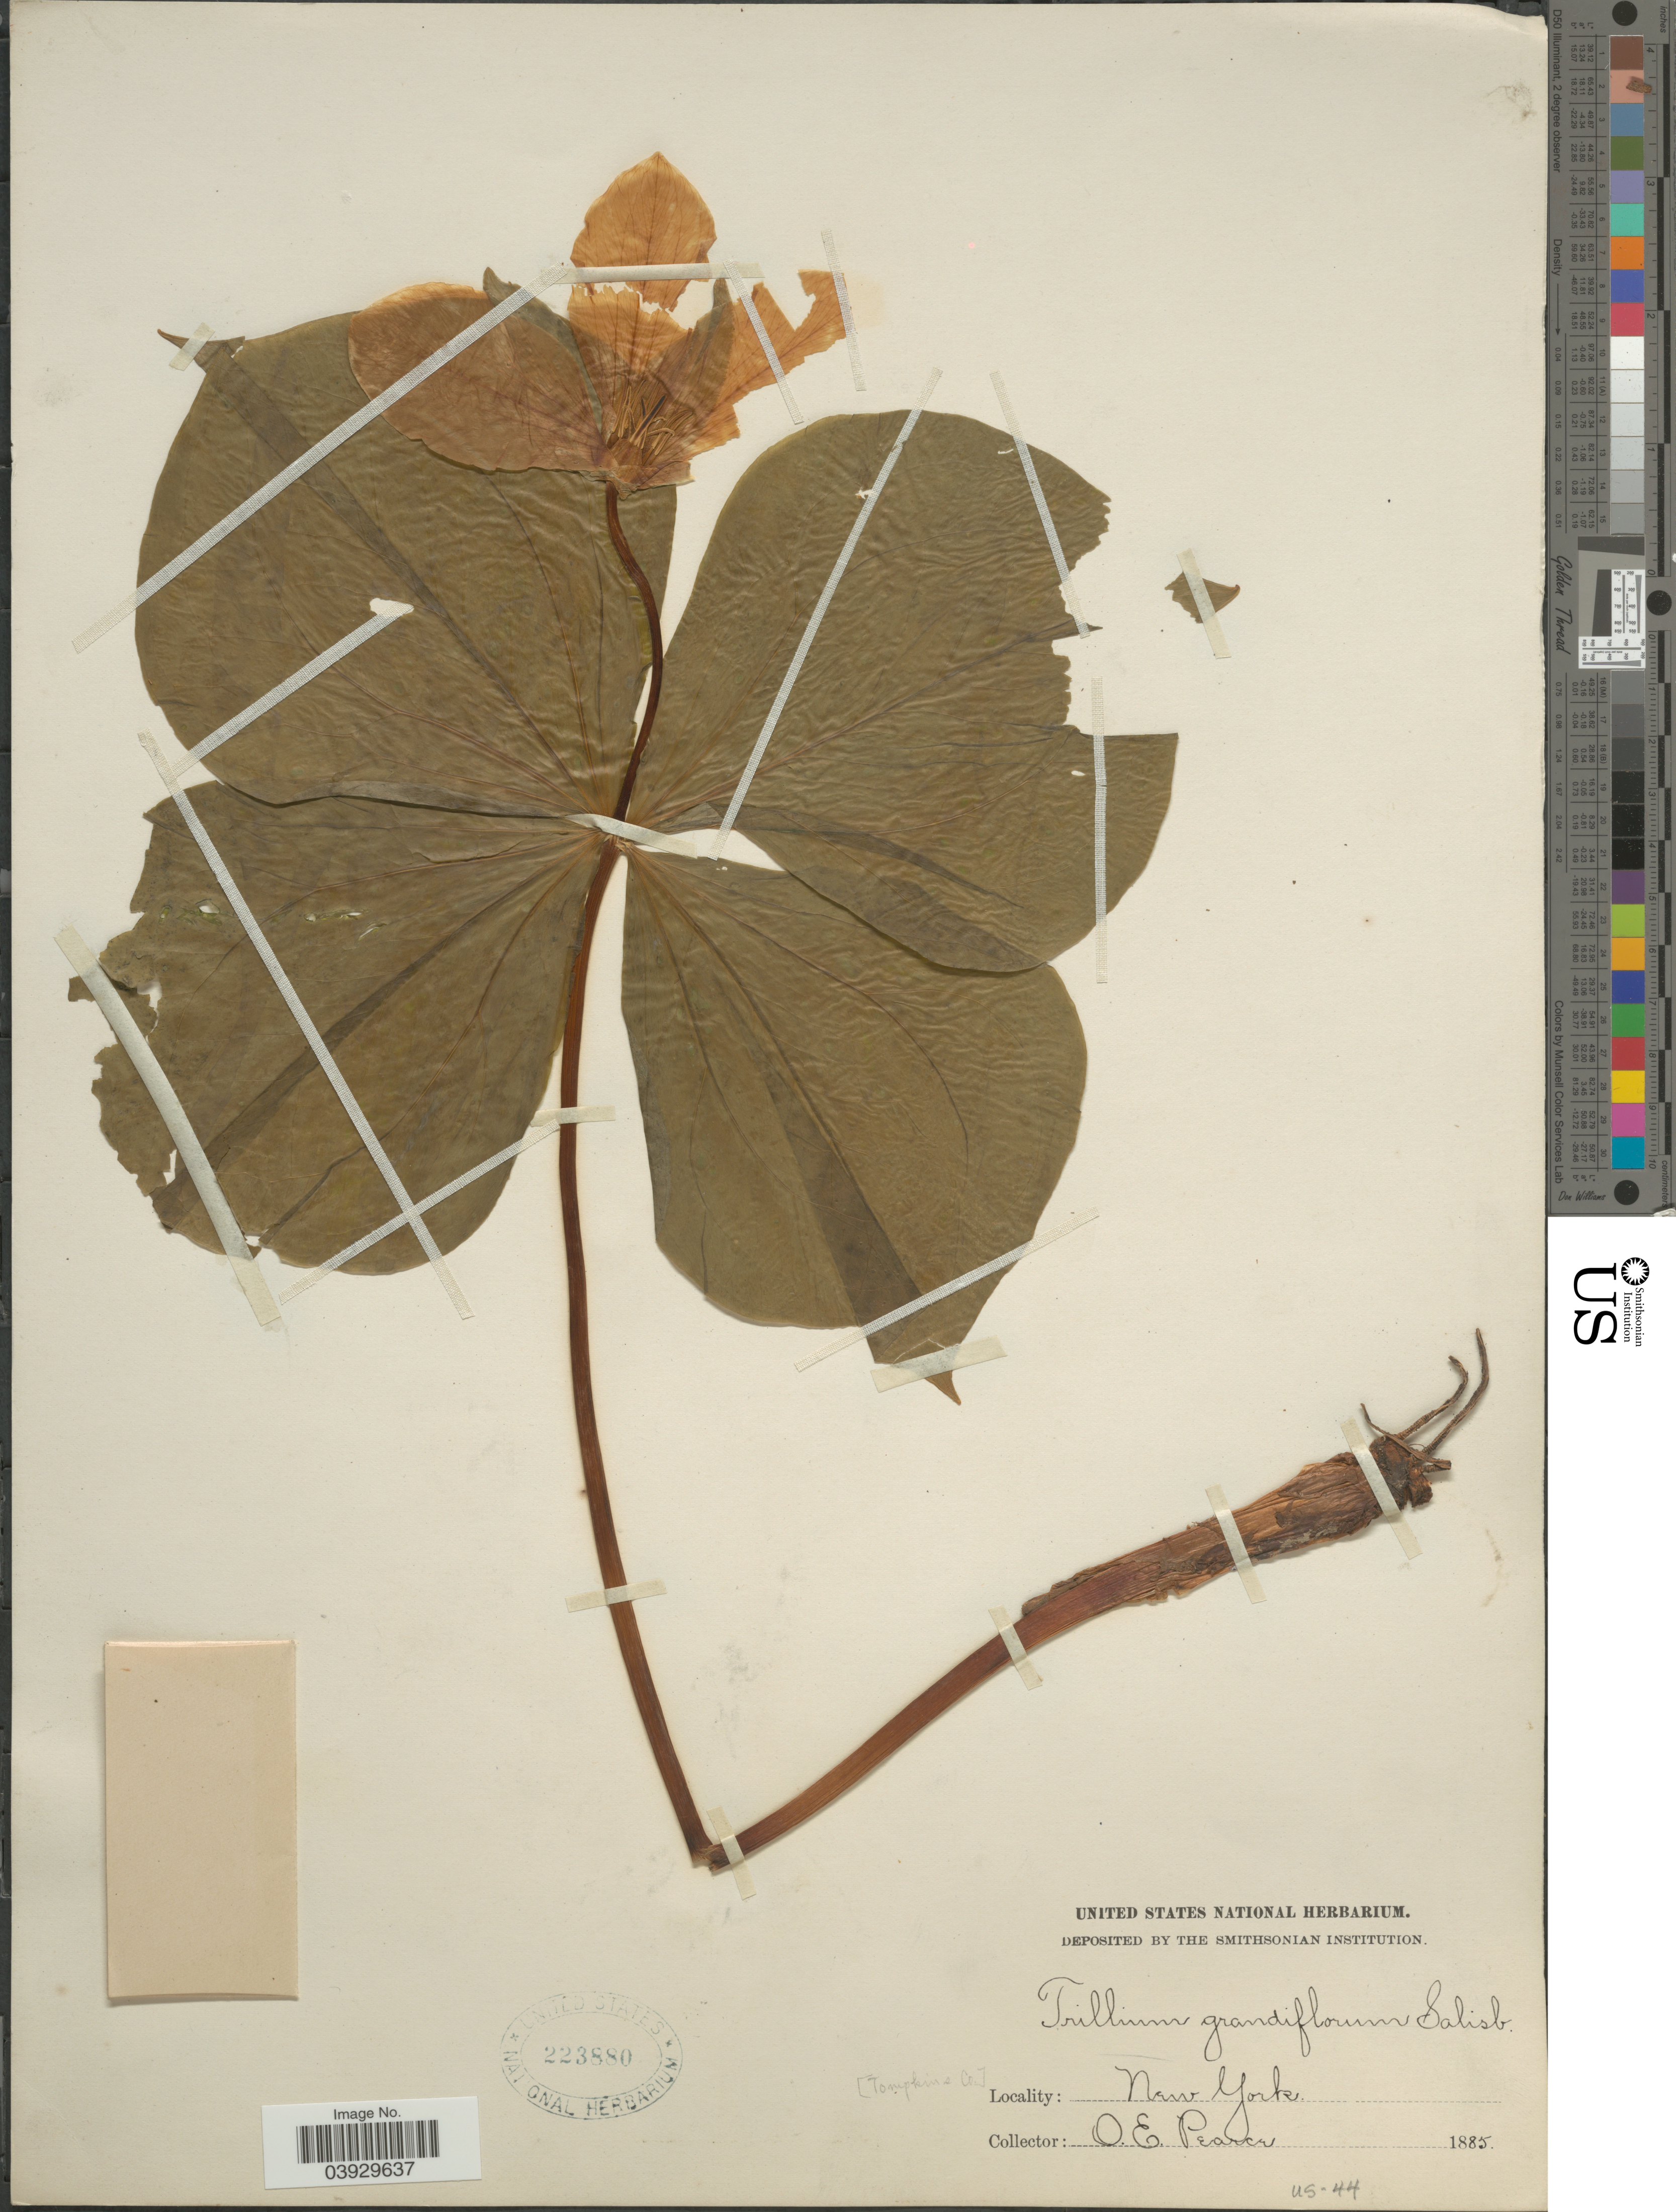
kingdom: Plantae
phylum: Tracheophyta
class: Liliopsida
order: Liliales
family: Melanthiaceae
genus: Trillium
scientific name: Trillium grandiflorum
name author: (Michx.) Salisb.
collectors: O. E. Pearce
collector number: US-44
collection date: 1885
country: United States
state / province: New York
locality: Tompkins Co.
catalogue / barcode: US 223880